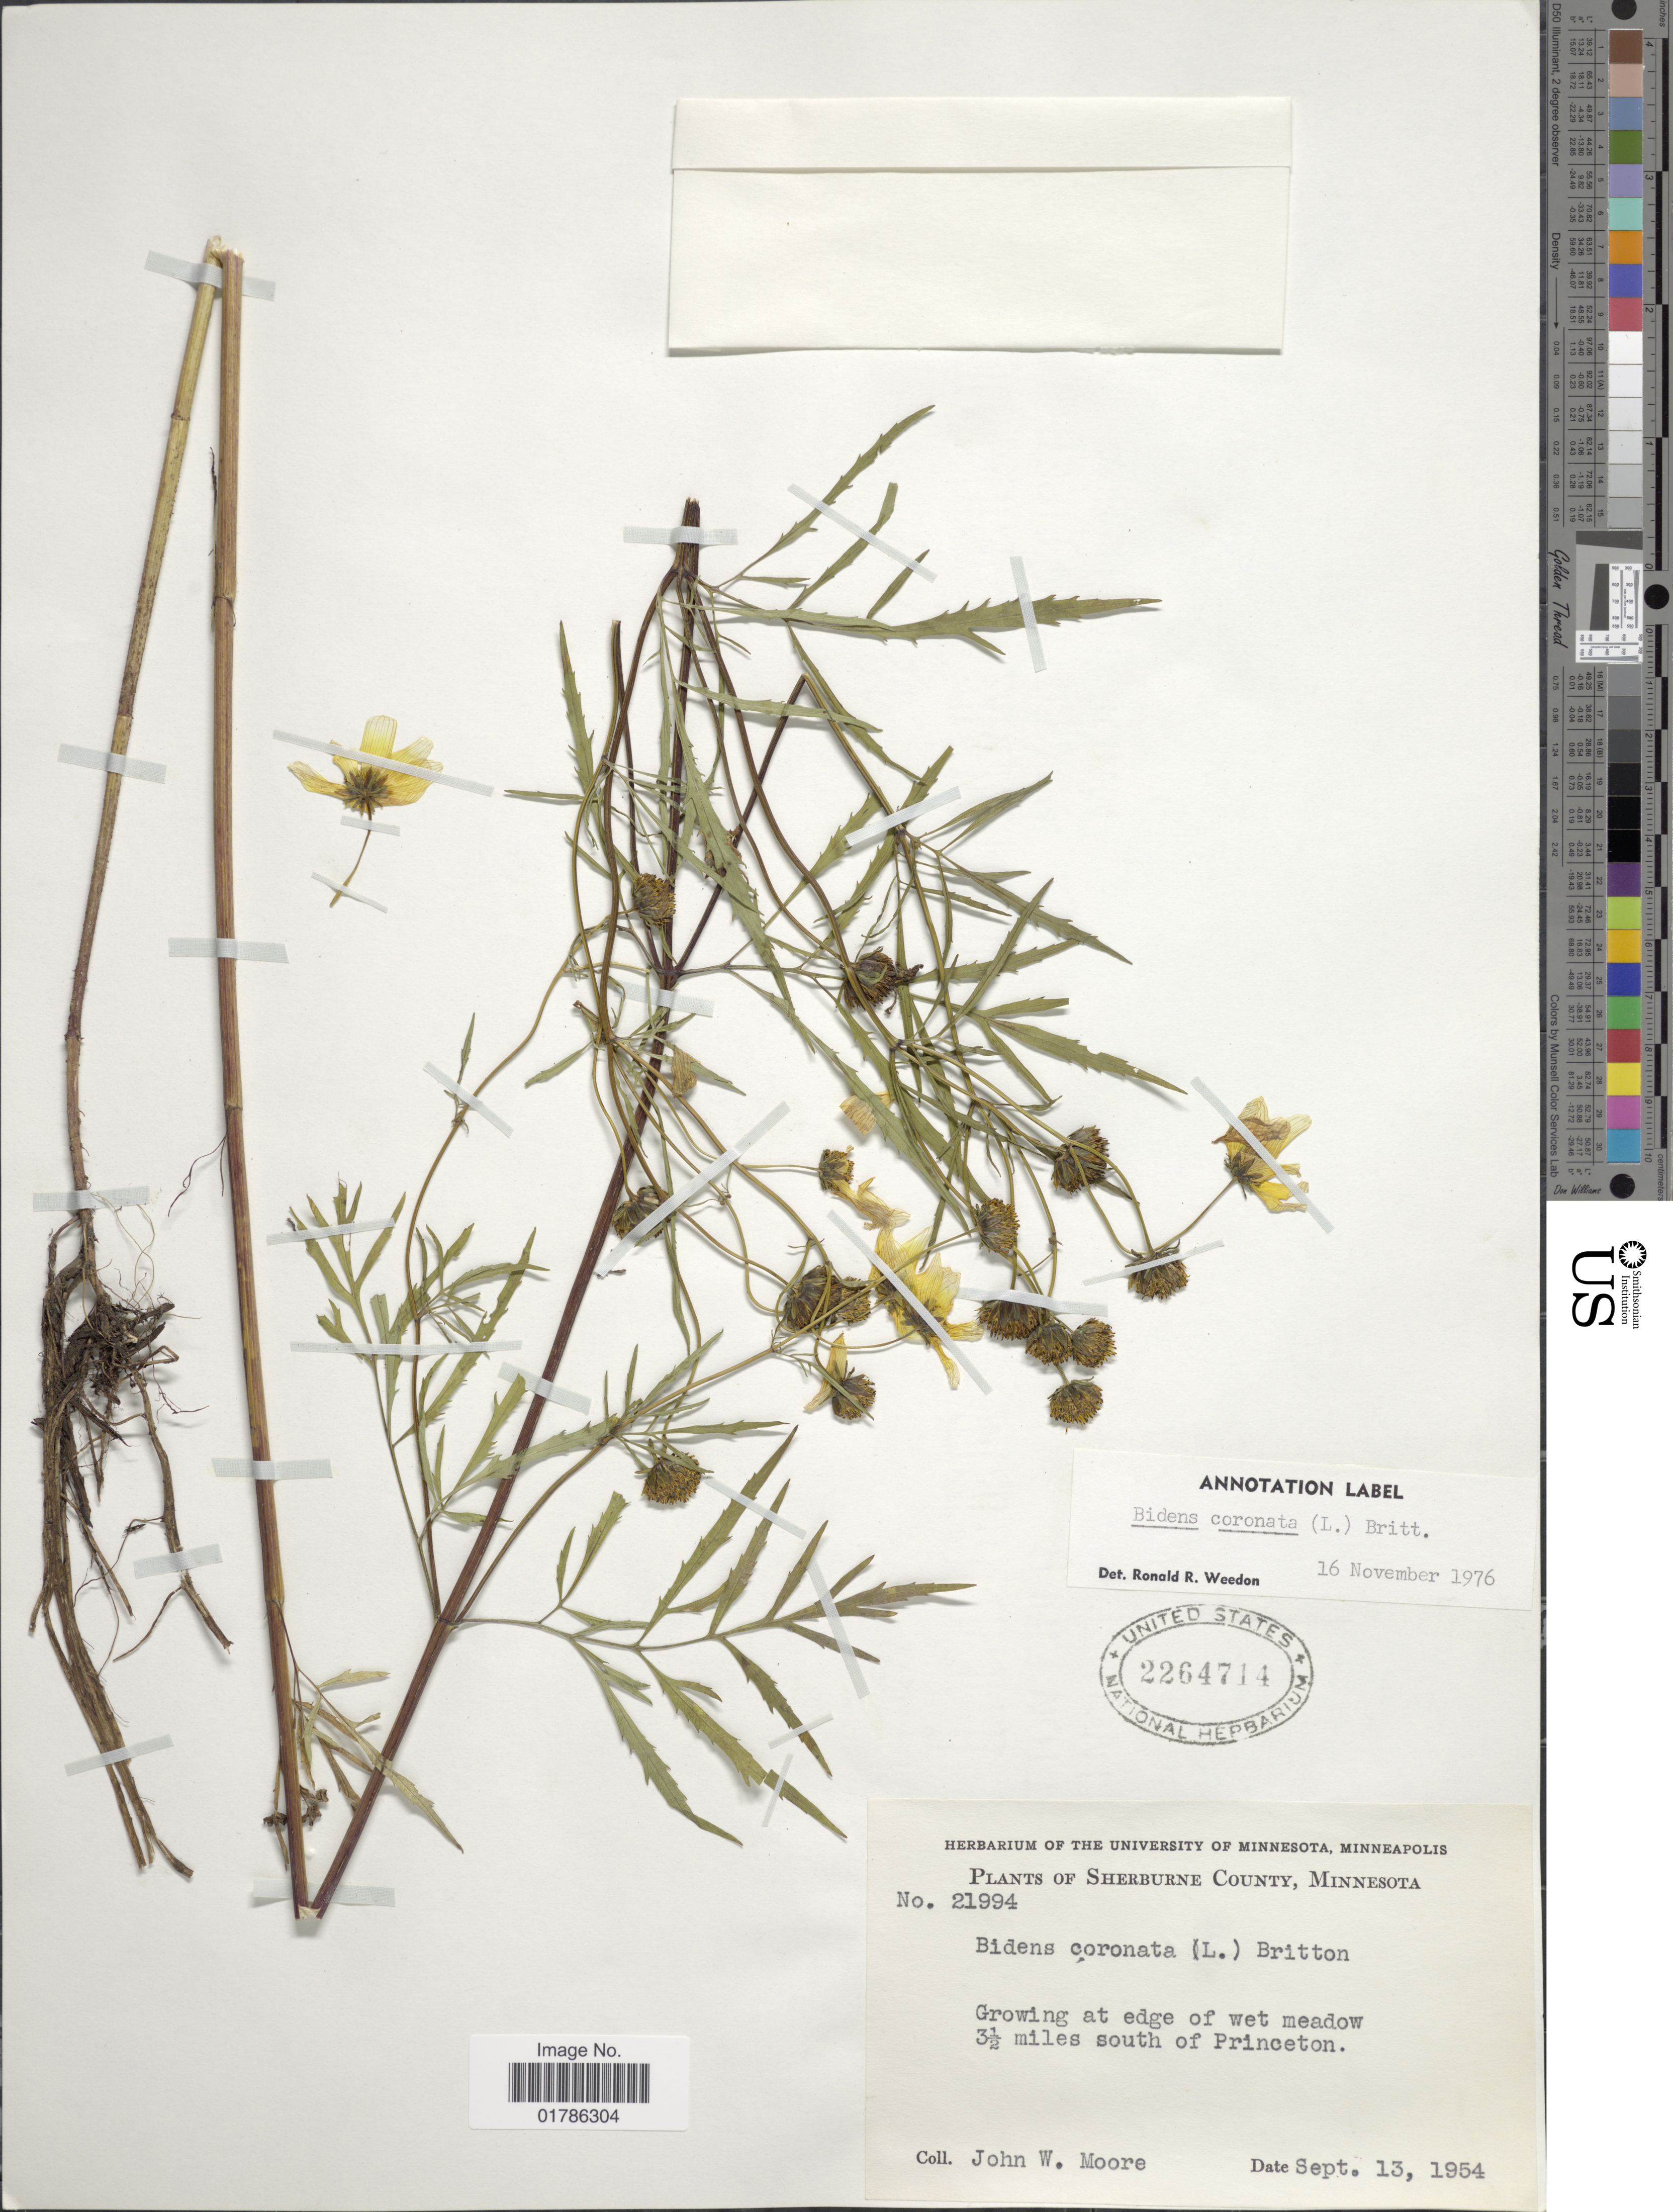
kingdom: Plantae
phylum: Tracheophyta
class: Magnoliopsida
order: Asterales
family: Asteraceae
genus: Bidens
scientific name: Bidens coronata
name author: (L.) Britton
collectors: J. Moore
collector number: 21994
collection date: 1954-09-13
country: United States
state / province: Minnesota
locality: Sherburne County, 3½ miles south of Princeton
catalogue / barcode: US 2264714